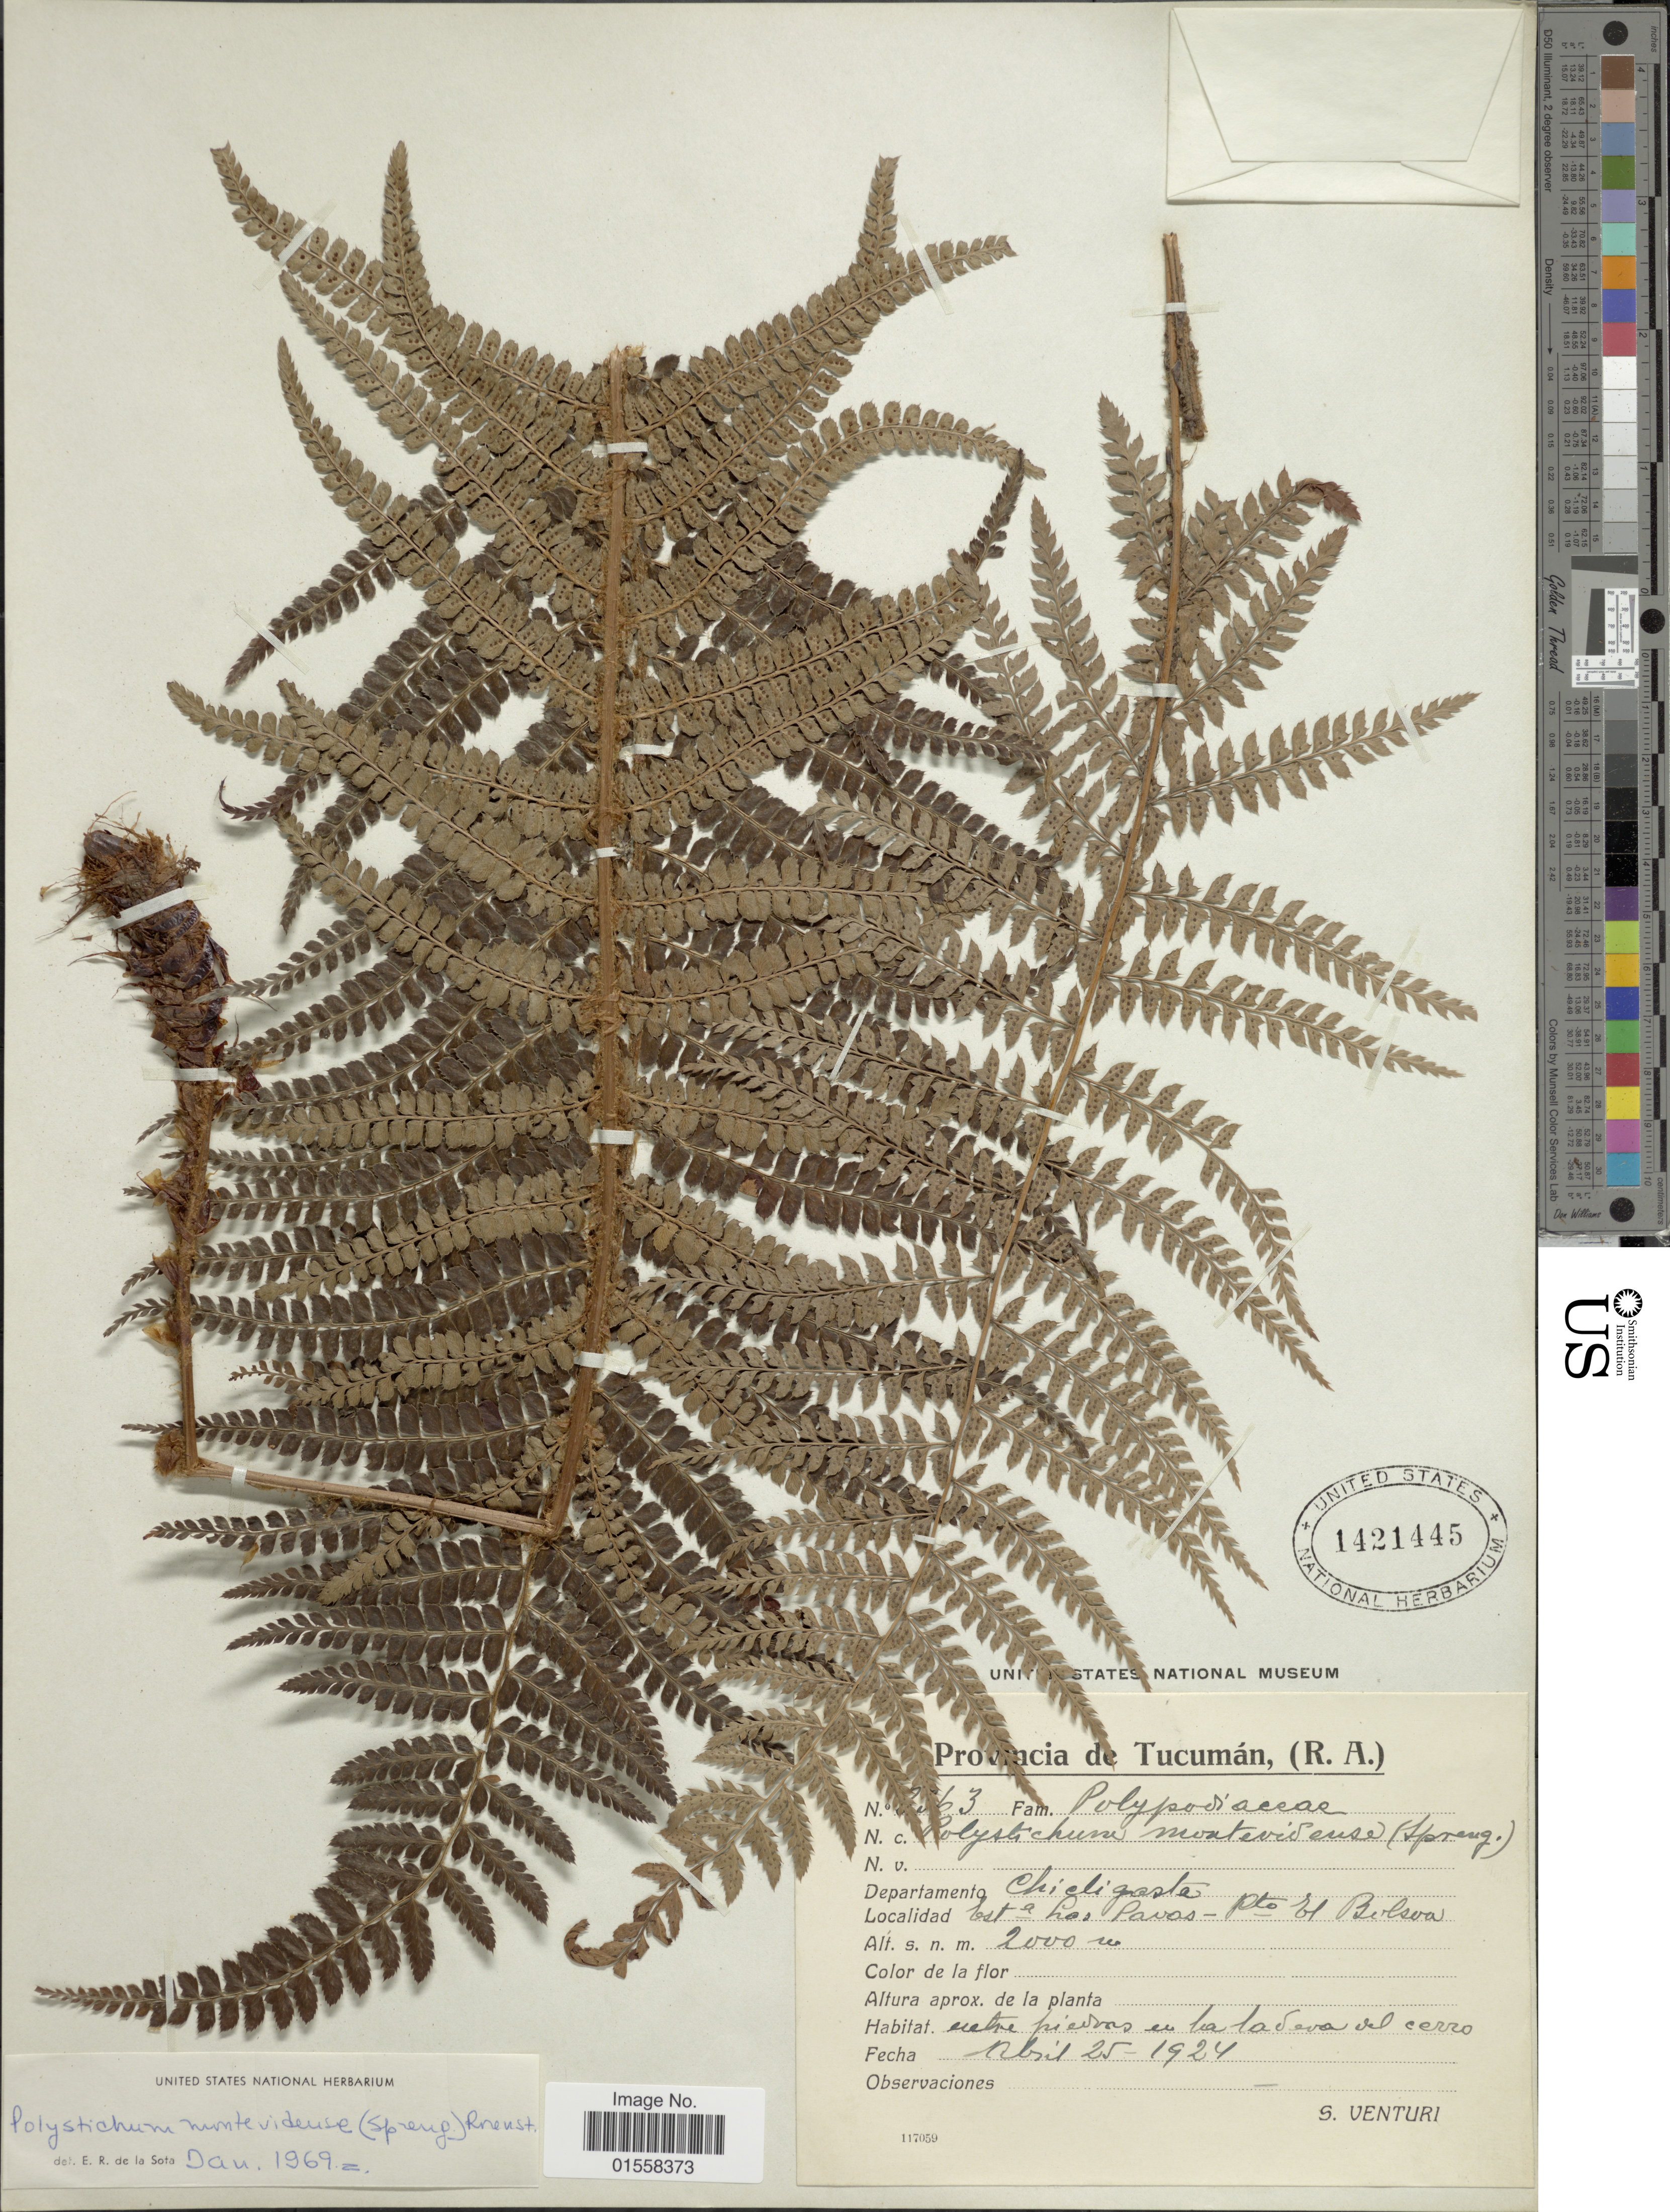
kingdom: Plantae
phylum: Tracheophyta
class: Polypodiopsida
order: Polypodiales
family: Dryopteridaceae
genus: Polystichum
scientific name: Polystichum montevidense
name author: (Spreng.) Rosenst.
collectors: S. Venturi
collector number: !63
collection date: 1924-04-25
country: Argentina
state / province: Tucuman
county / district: Chicligasta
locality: Est-a Los Pavas - Pto El Bolsón.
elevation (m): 2000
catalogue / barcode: US 1421445